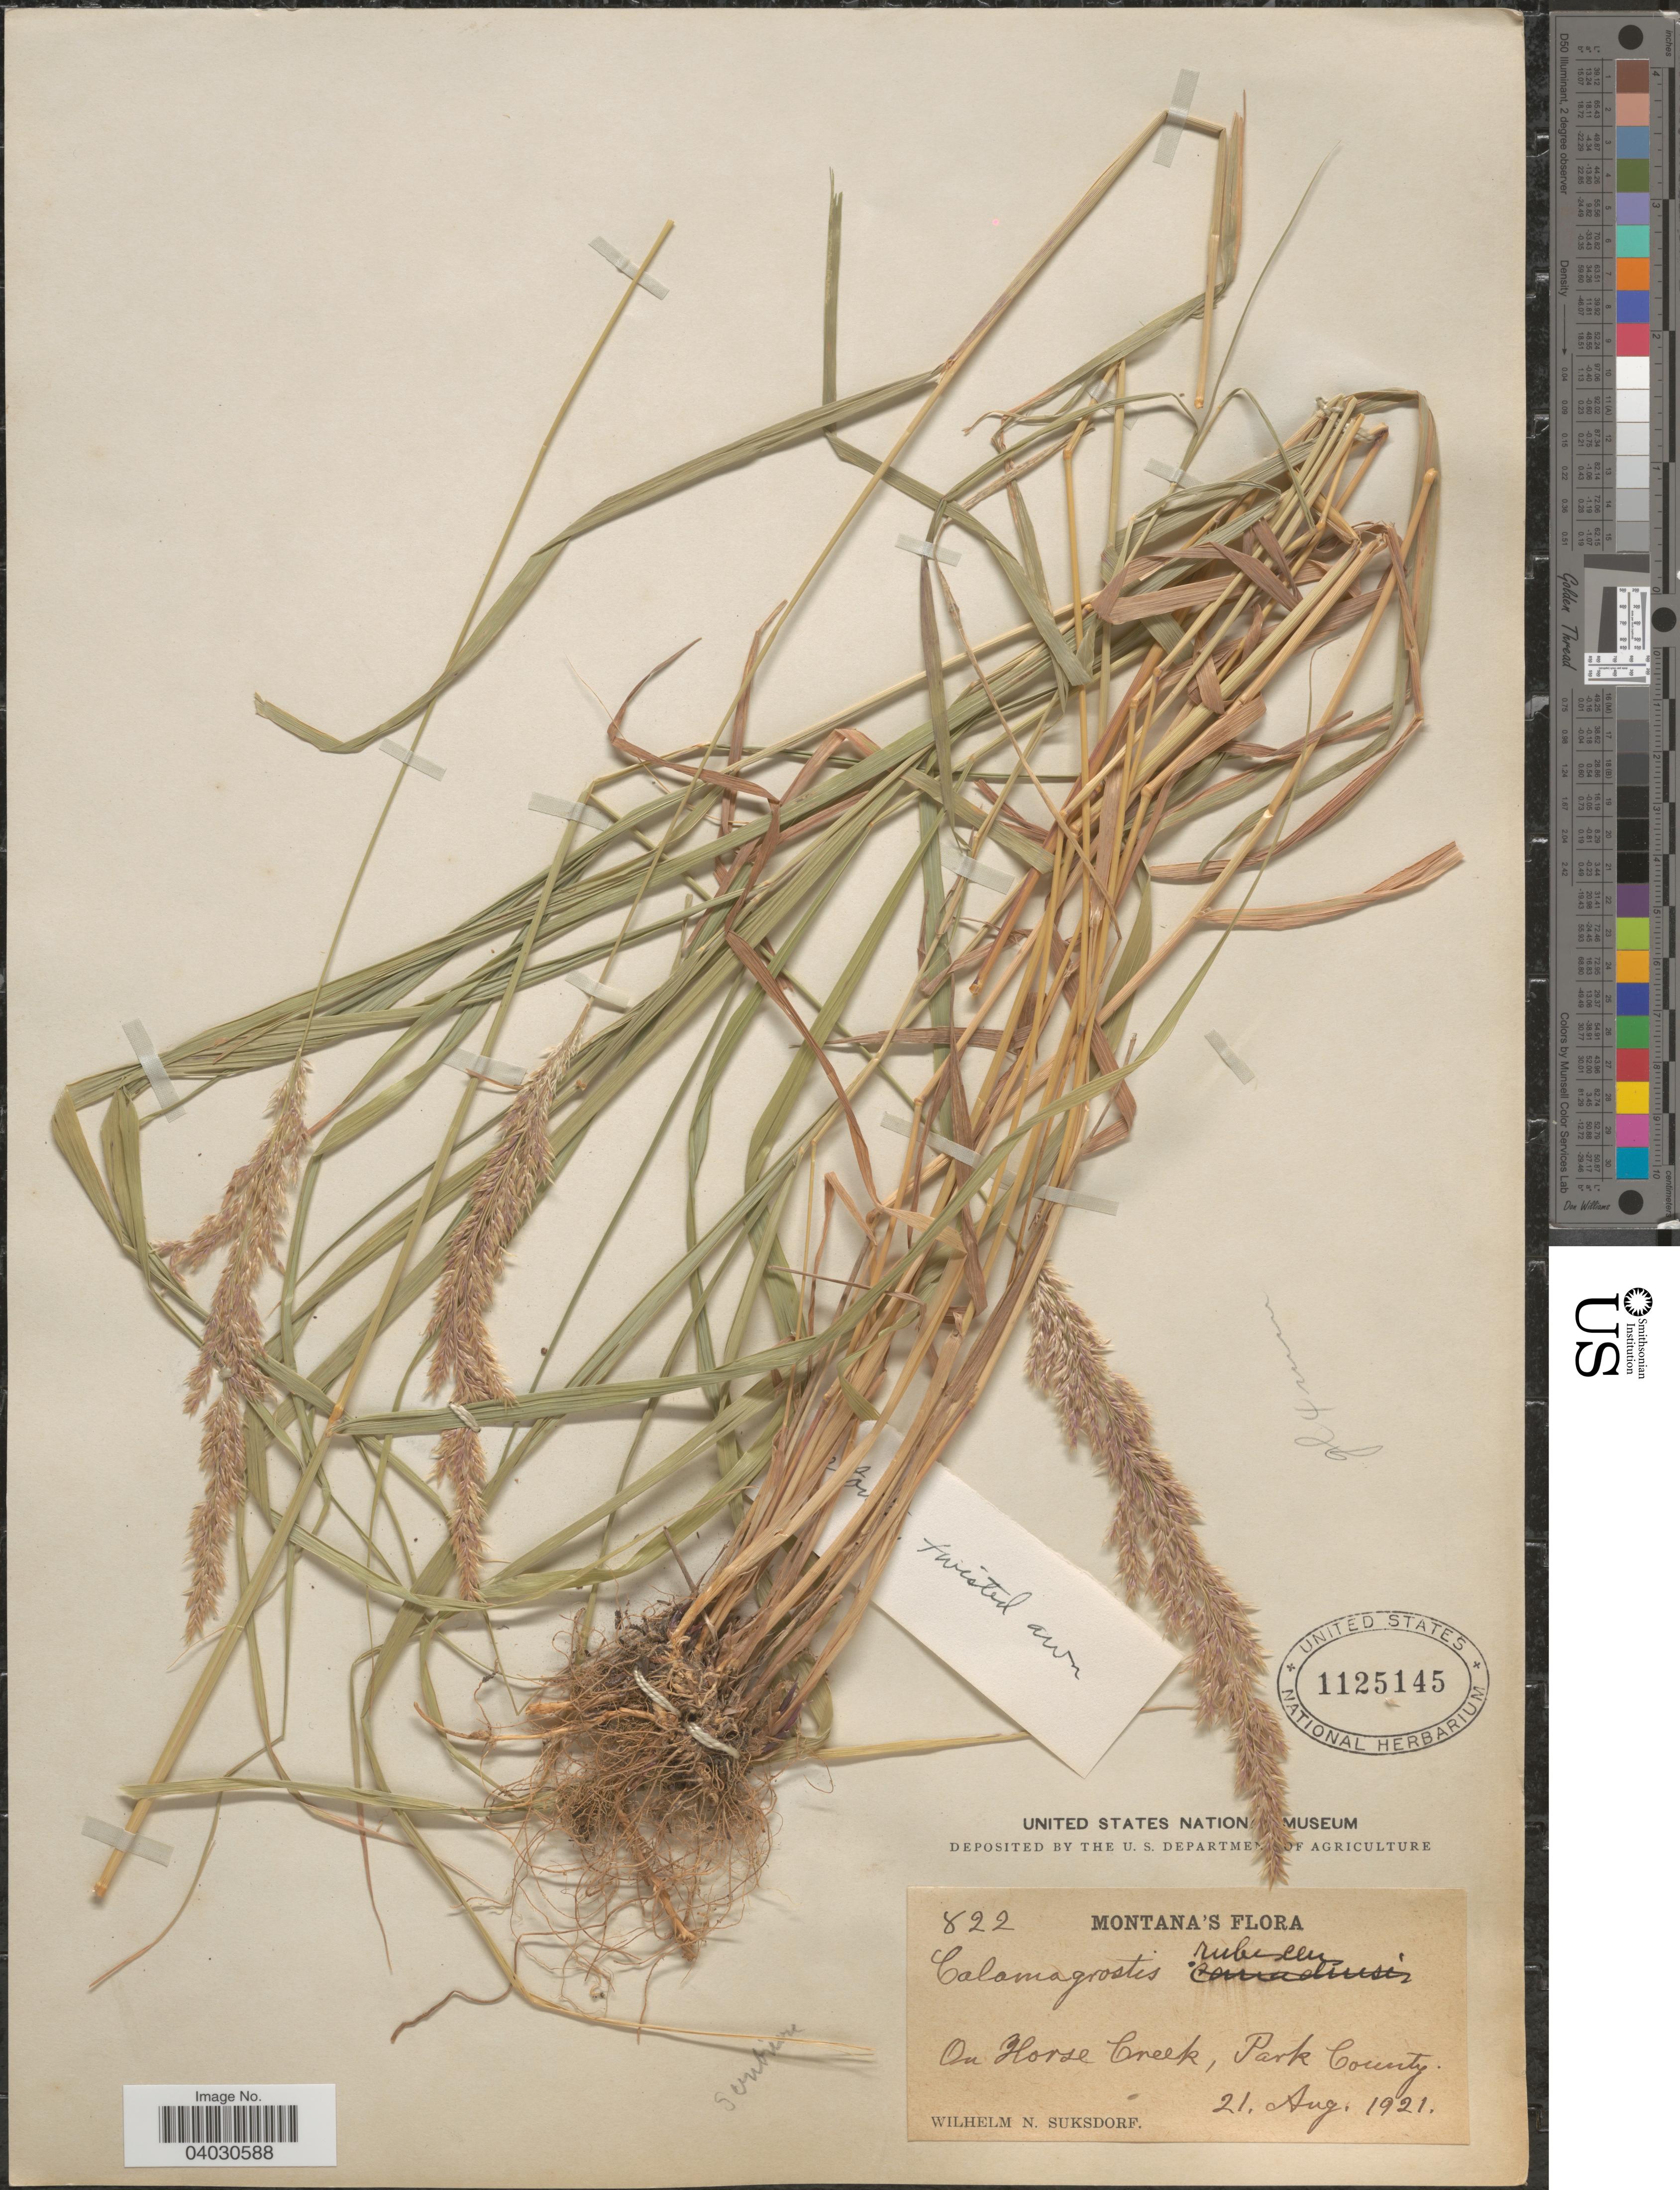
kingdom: Plantae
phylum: Tracheophyta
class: Liliopsida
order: Poales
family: Poaceae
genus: Calamagrostis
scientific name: Calamagrostis rubescens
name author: Buckley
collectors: W. N. Suksdorf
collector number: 822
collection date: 1921-08-21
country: United States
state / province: Montana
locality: On Horse Creek, Park County.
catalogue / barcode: US 1125145